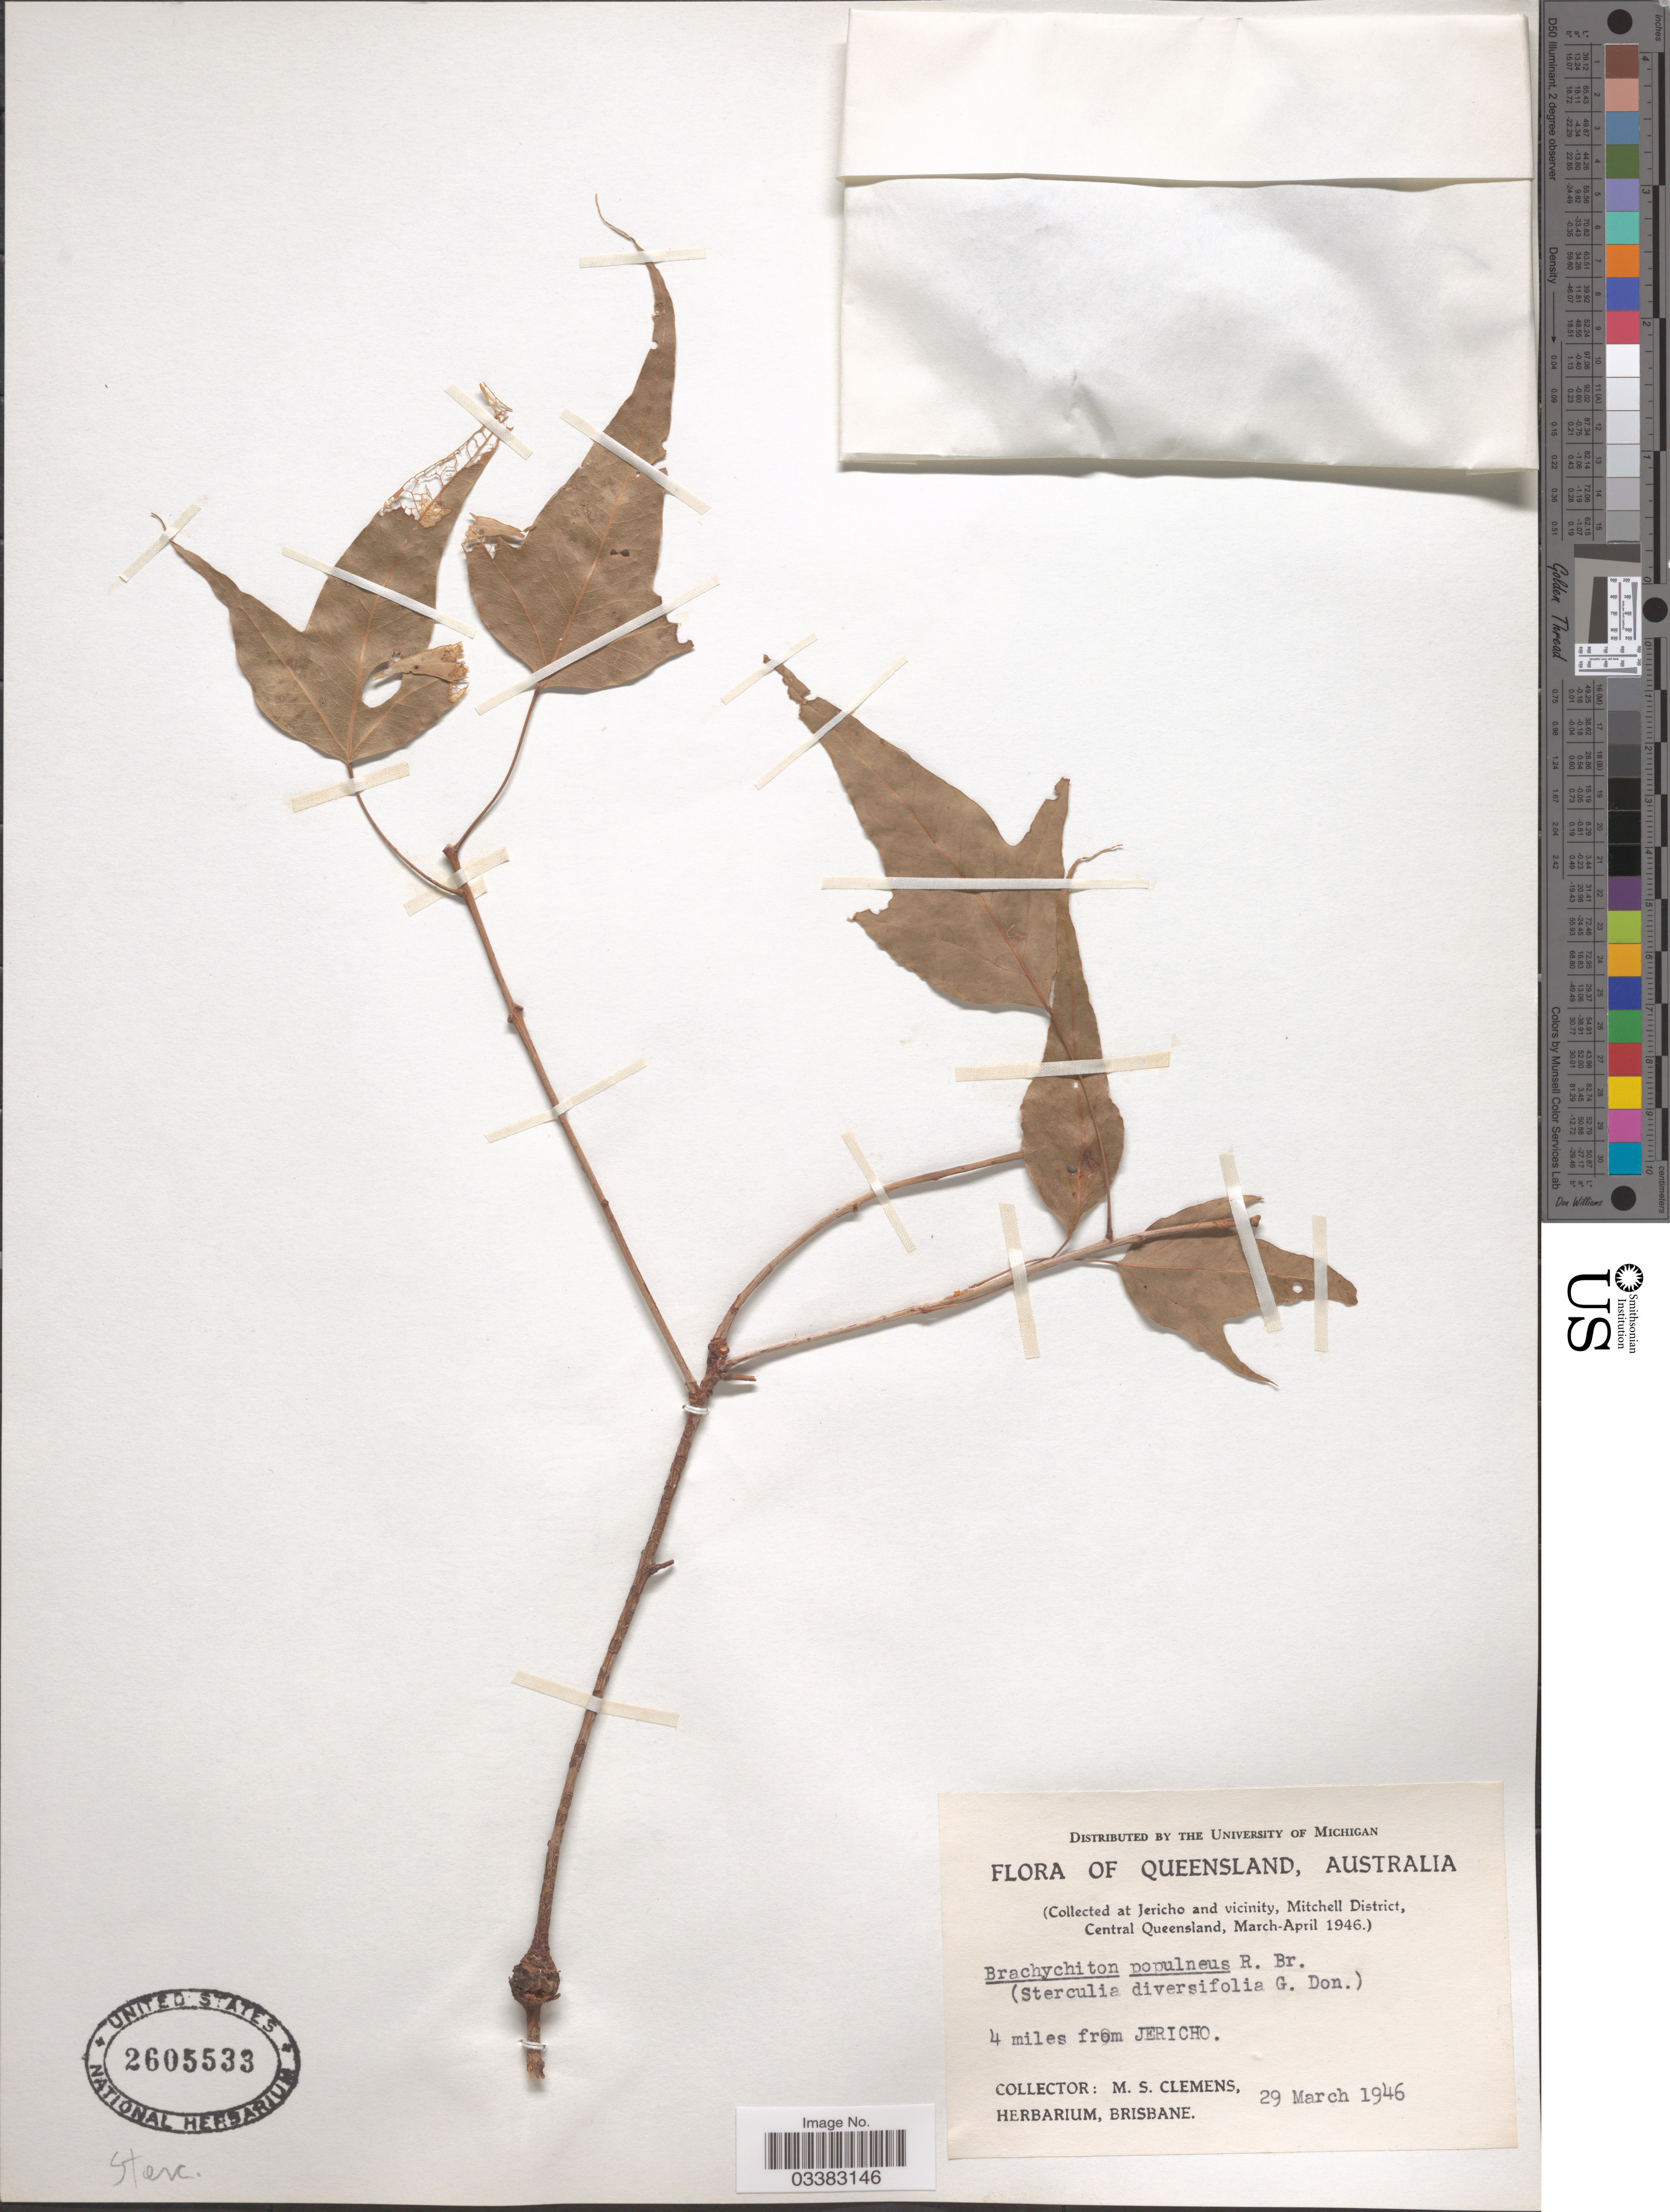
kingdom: Plantae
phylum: Tracheophyta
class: Magnoliopsida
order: Malvales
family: Malvaceae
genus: Brachychiton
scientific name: Brachychiton populneus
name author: (Schott & Endl.) R. Br.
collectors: M. S. Clemens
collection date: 1946-03-29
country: Australia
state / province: Queensland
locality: At Jericho and vicinity, Mitchell District, Central Queensland. 4 miles from Jericho.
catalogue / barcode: US 2605533